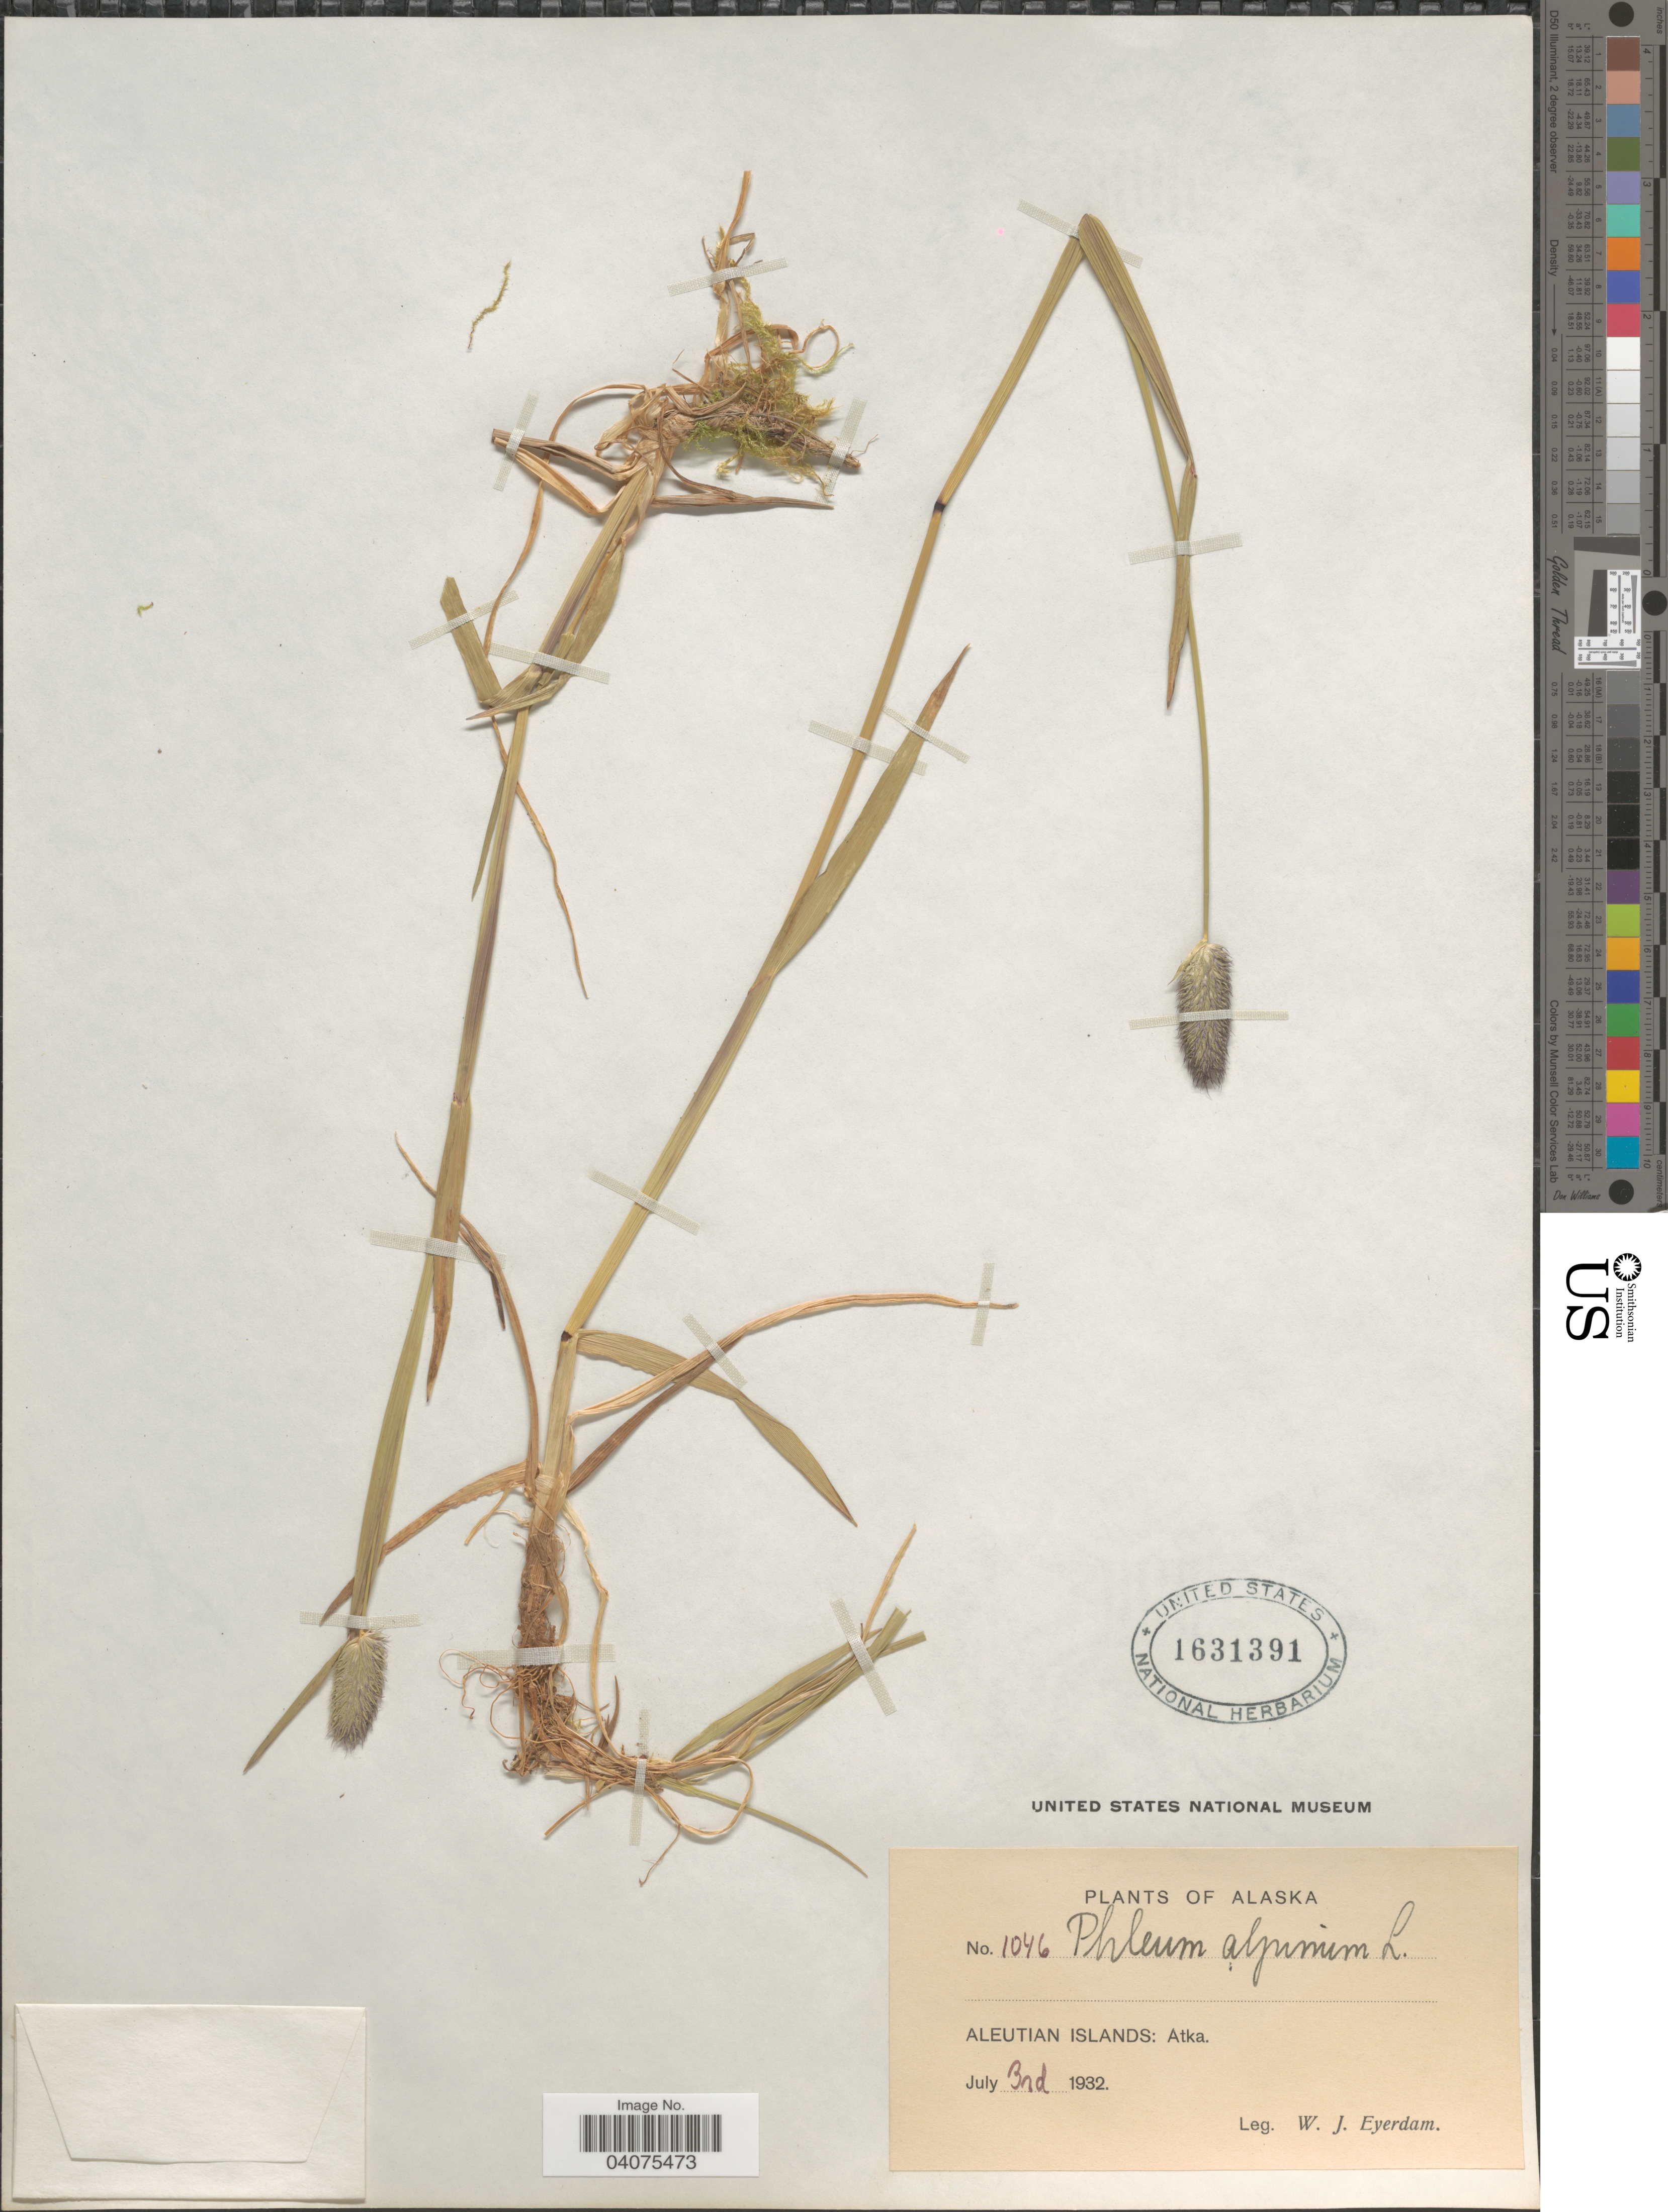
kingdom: Plantae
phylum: Tracheophyta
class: Liliopsida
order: Poales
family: Poaceae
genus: Phleum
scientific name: Phleum alpinum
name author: L.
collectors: W. J. Eyerdam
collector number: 1046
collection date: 1932-07-03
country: United States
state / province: Alaska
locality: Aleutian Islands: Atka.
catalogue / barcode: US 1631391